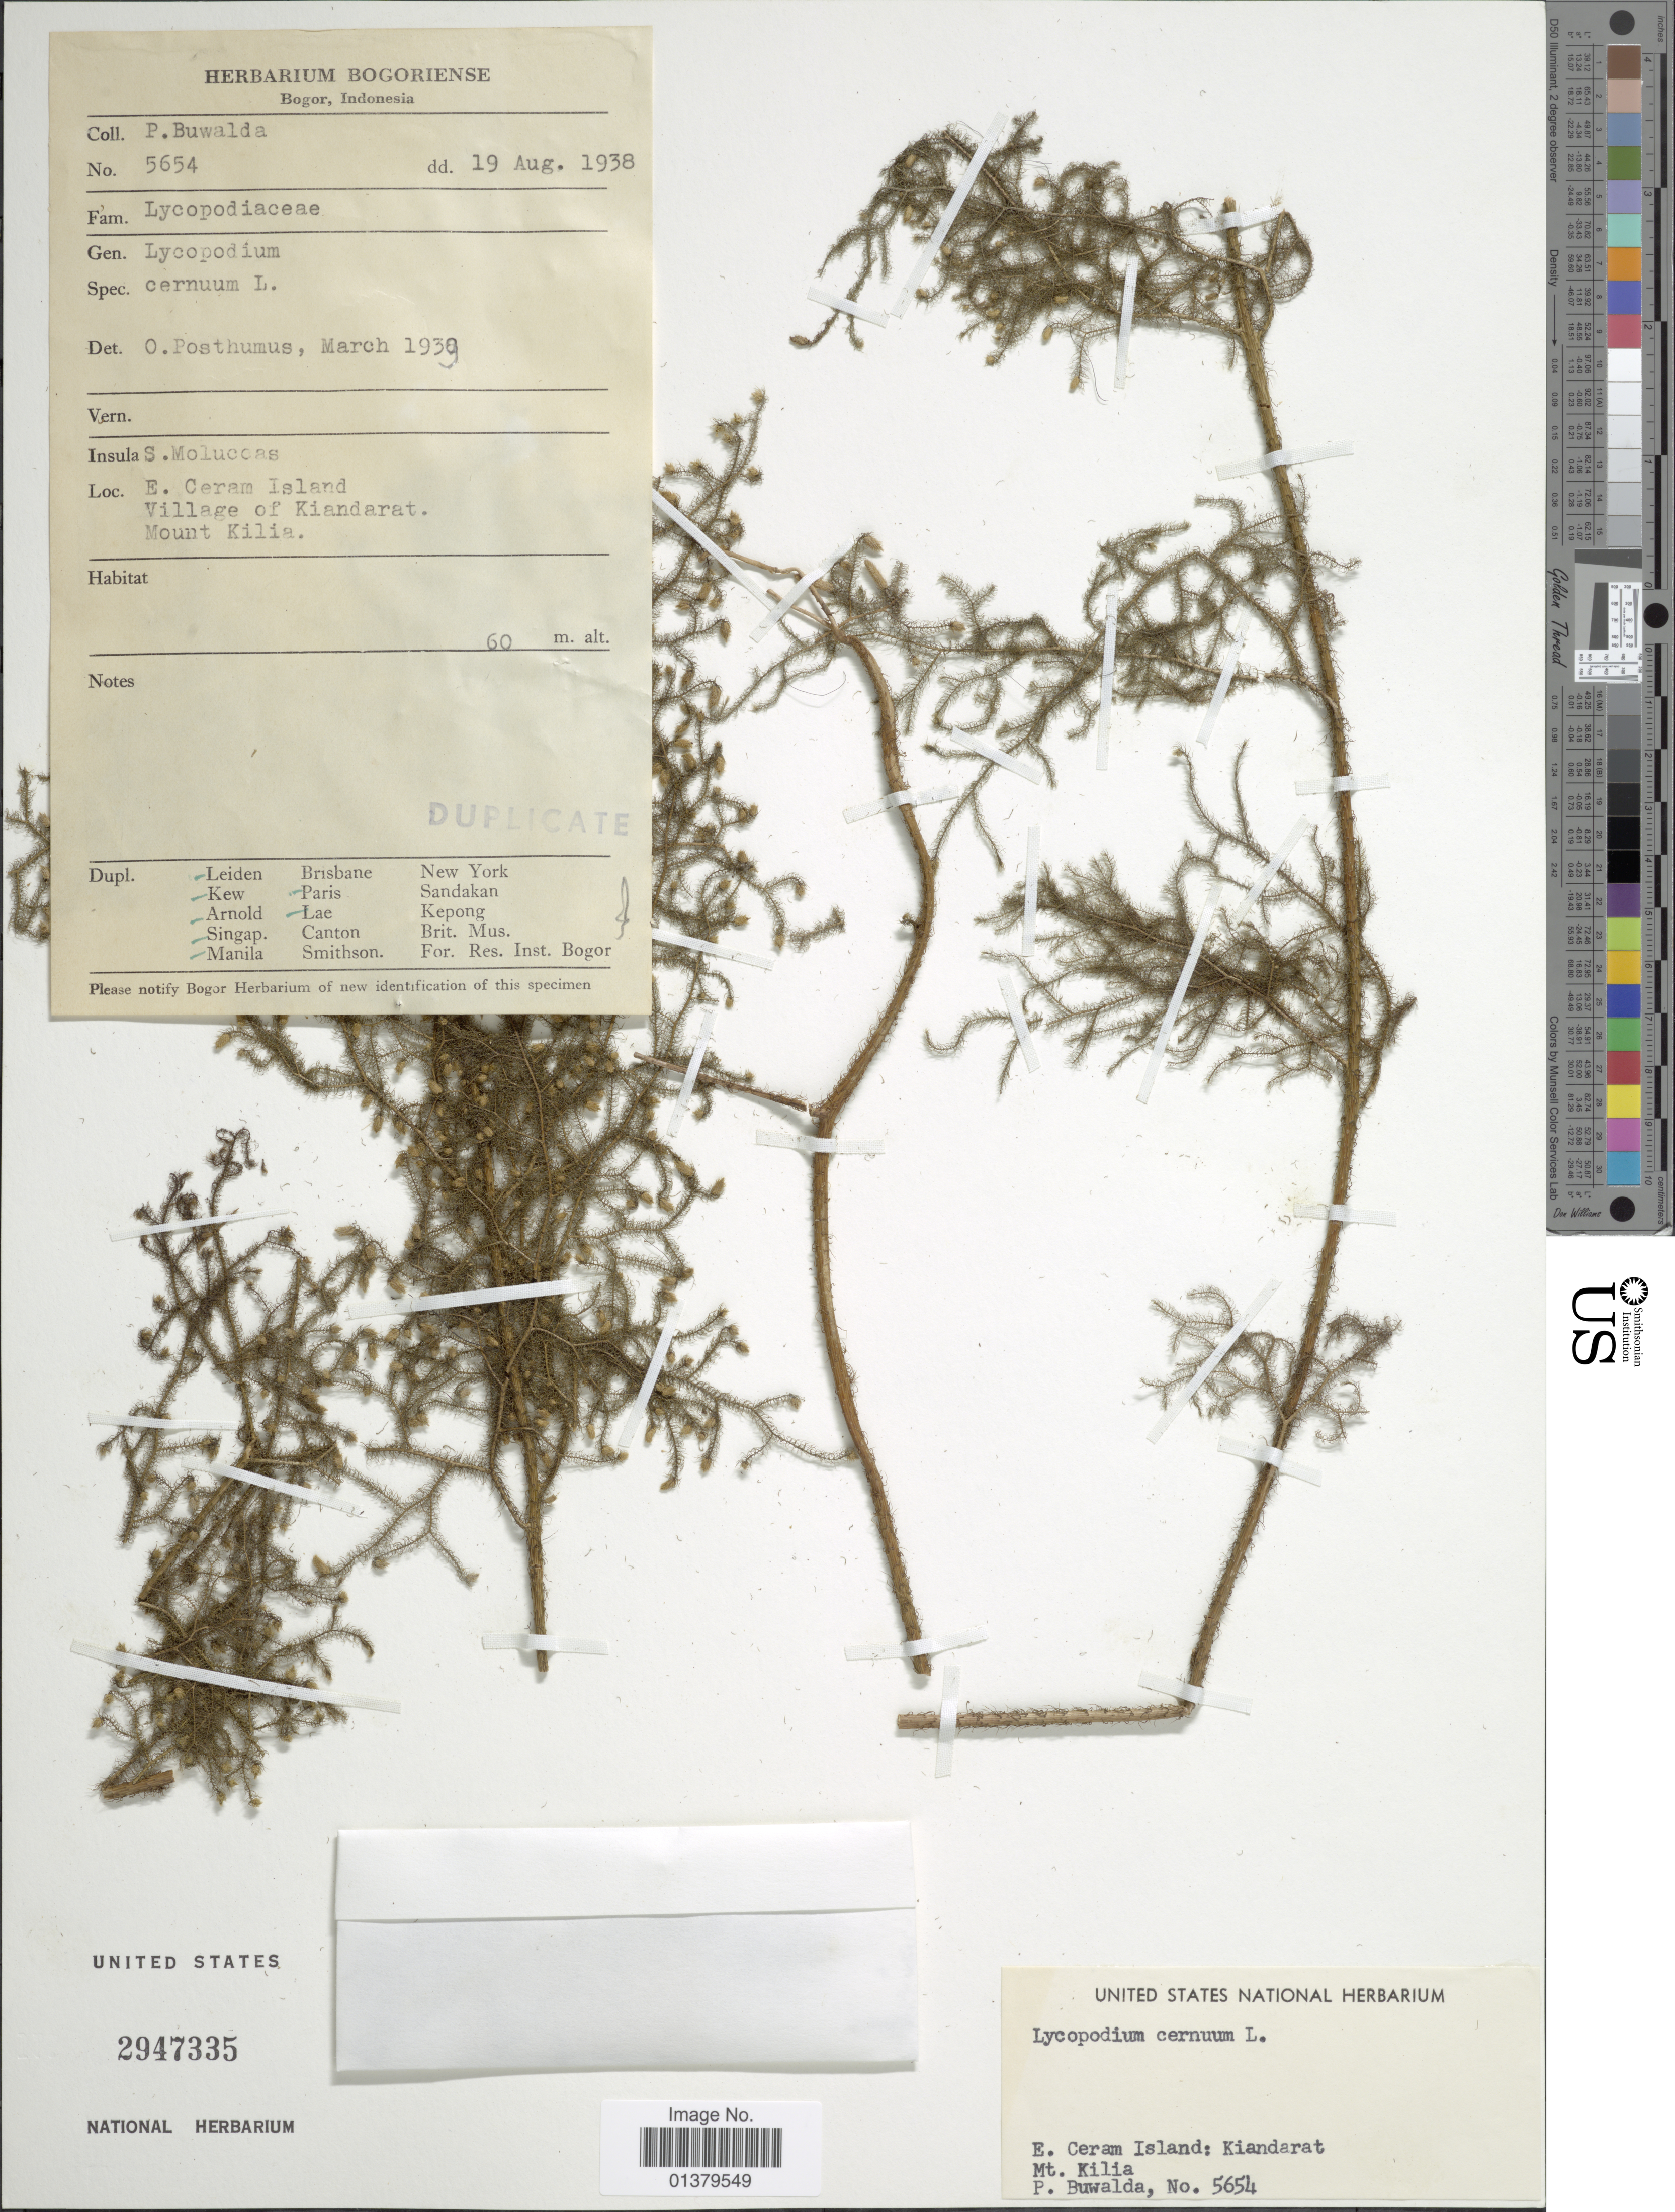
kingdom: Plantae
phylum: Tracheophyta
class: Lycopodiopsida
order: Lycopodiales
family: Lycopodiaceae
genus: Palhinhaea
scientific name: Palhinhaea cernua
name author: (L.) Vasc. & Franco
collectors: P. Buwalda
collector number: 5654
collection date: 1938-08-19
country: Indonesia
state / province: Maluku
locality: Insula S.Moluccas, E ceram Island, Village of Kiandarat, Mount Kilia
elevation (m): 60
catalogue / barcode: US 2947335